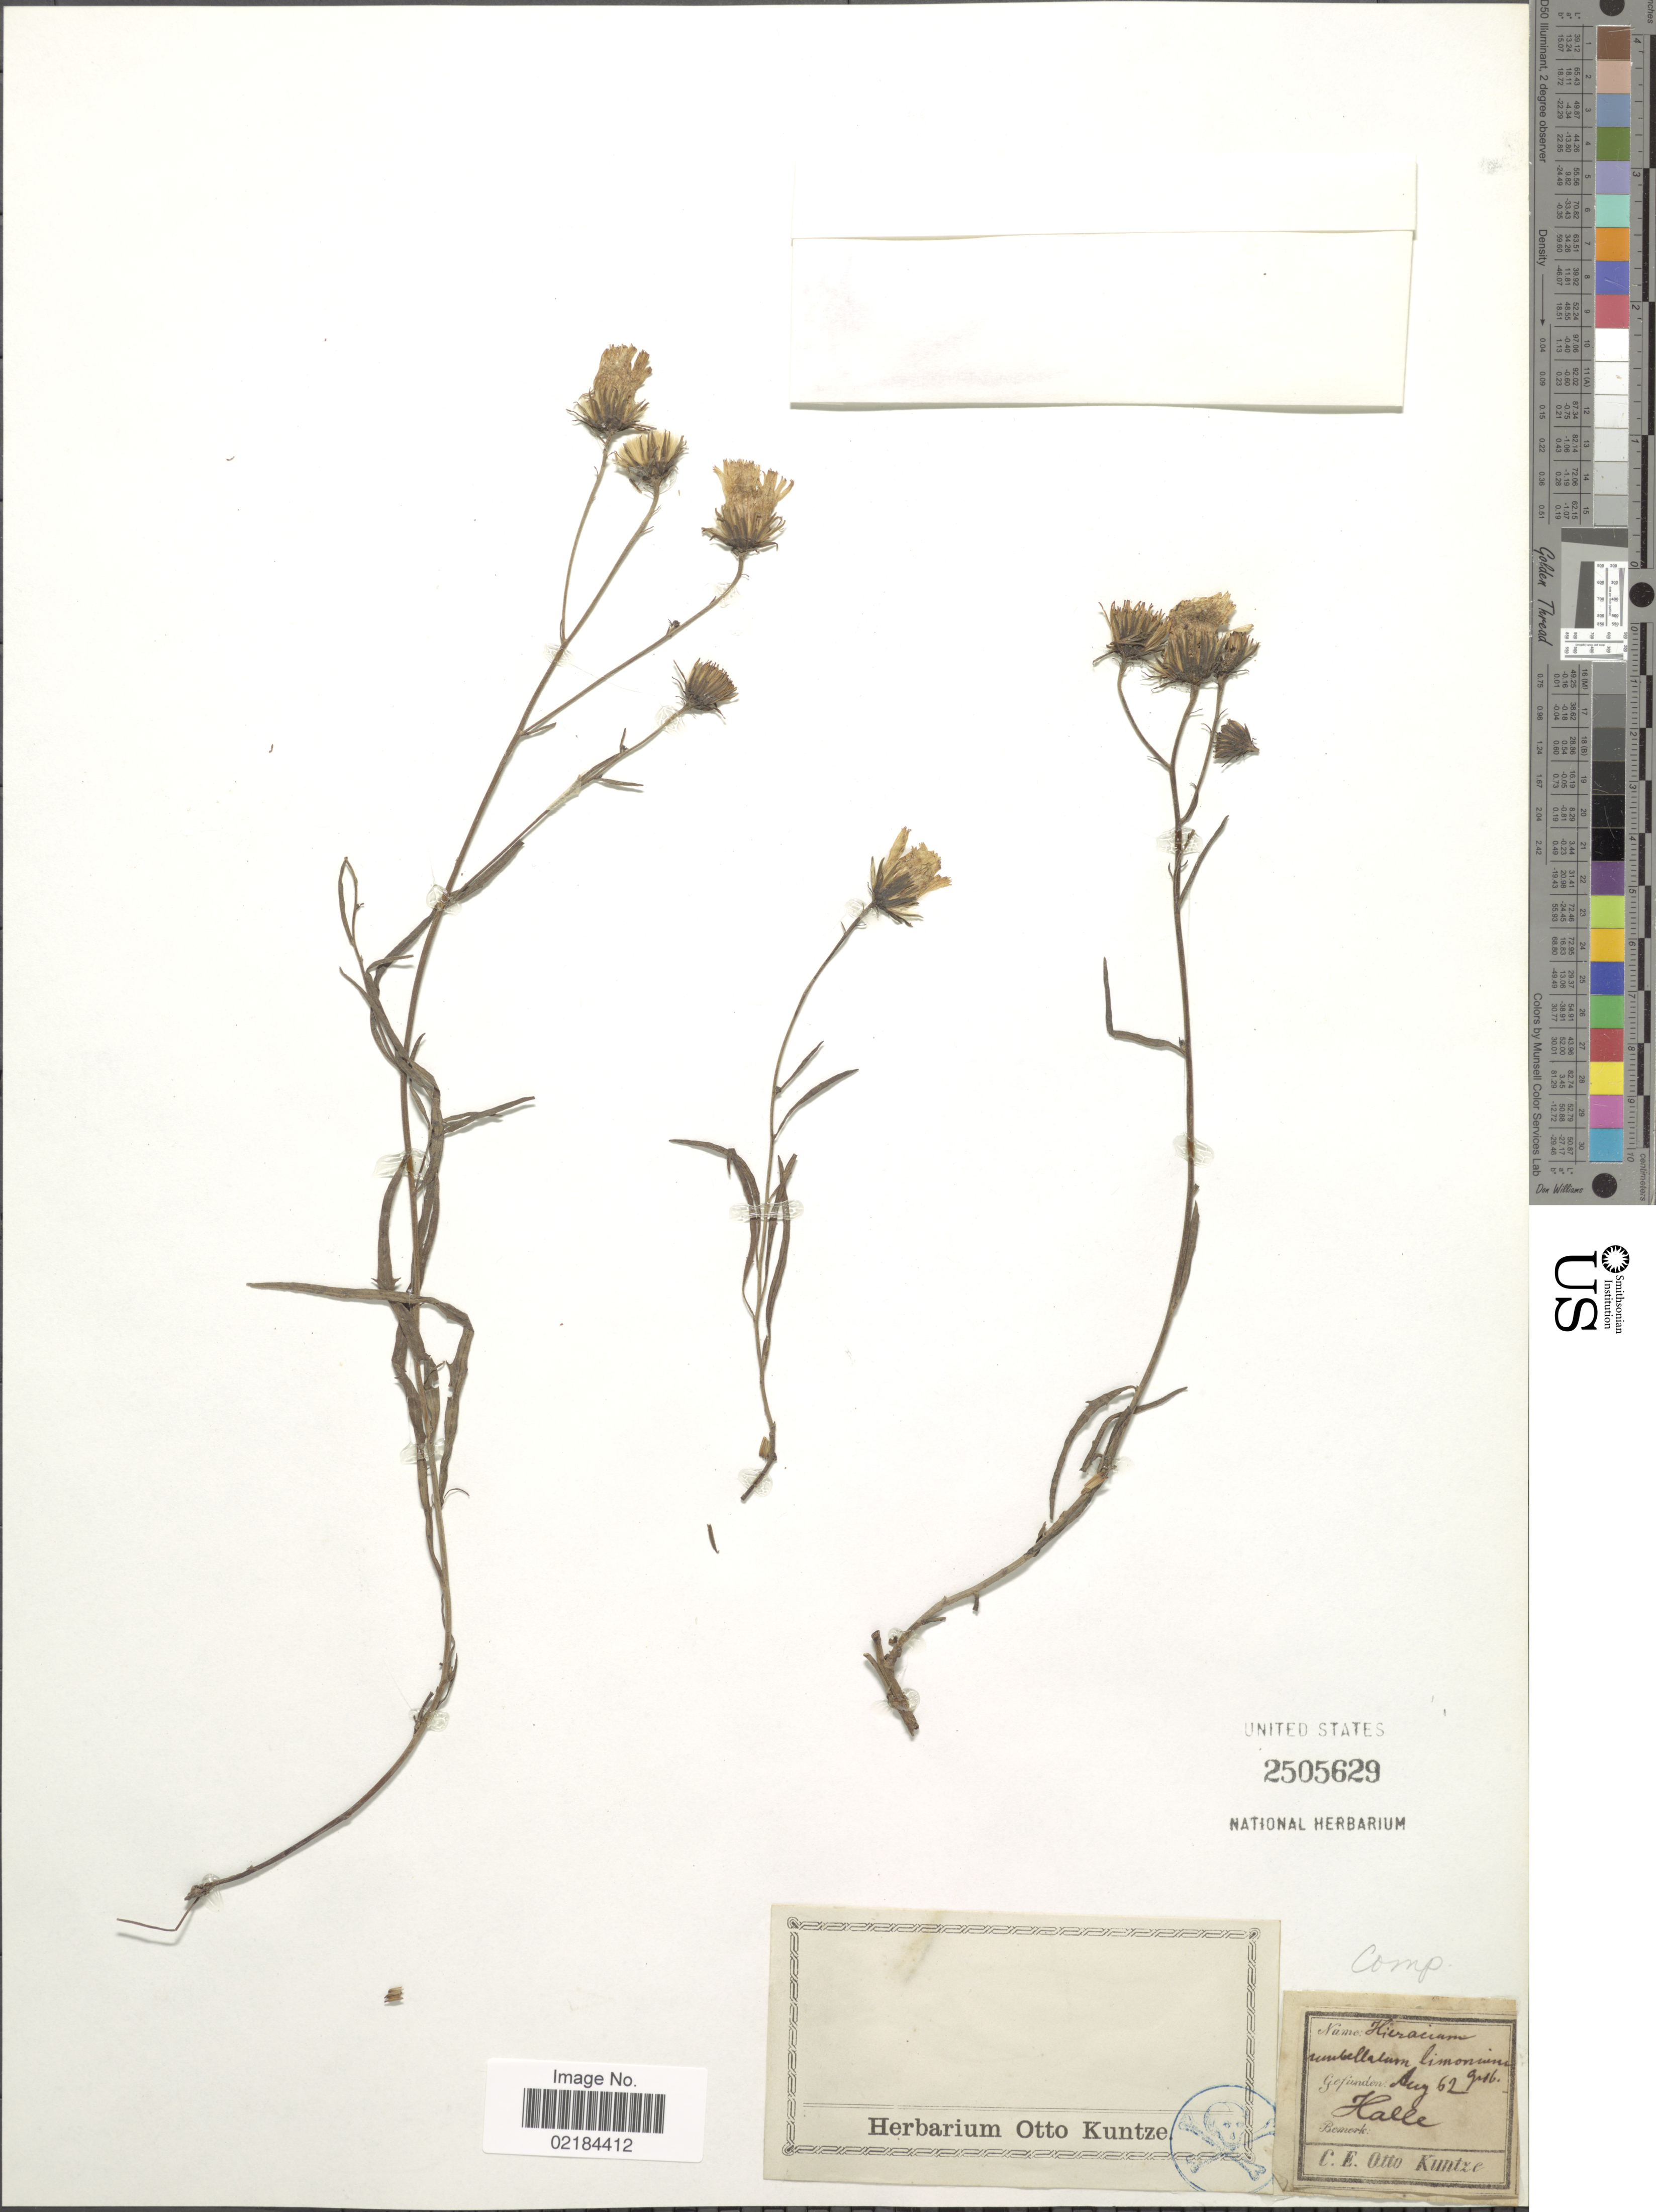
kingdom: Plantae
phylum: Tracheophyta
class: Magnoliopsida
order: Asterales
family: Asteraceae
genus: Hieracium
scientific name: Hieracium umbellatum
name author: L.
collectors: C.E.O. Kuntze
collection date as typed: Transcribed d/m/y: /8/62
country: Germany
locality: Halle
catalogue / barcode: US 2505629